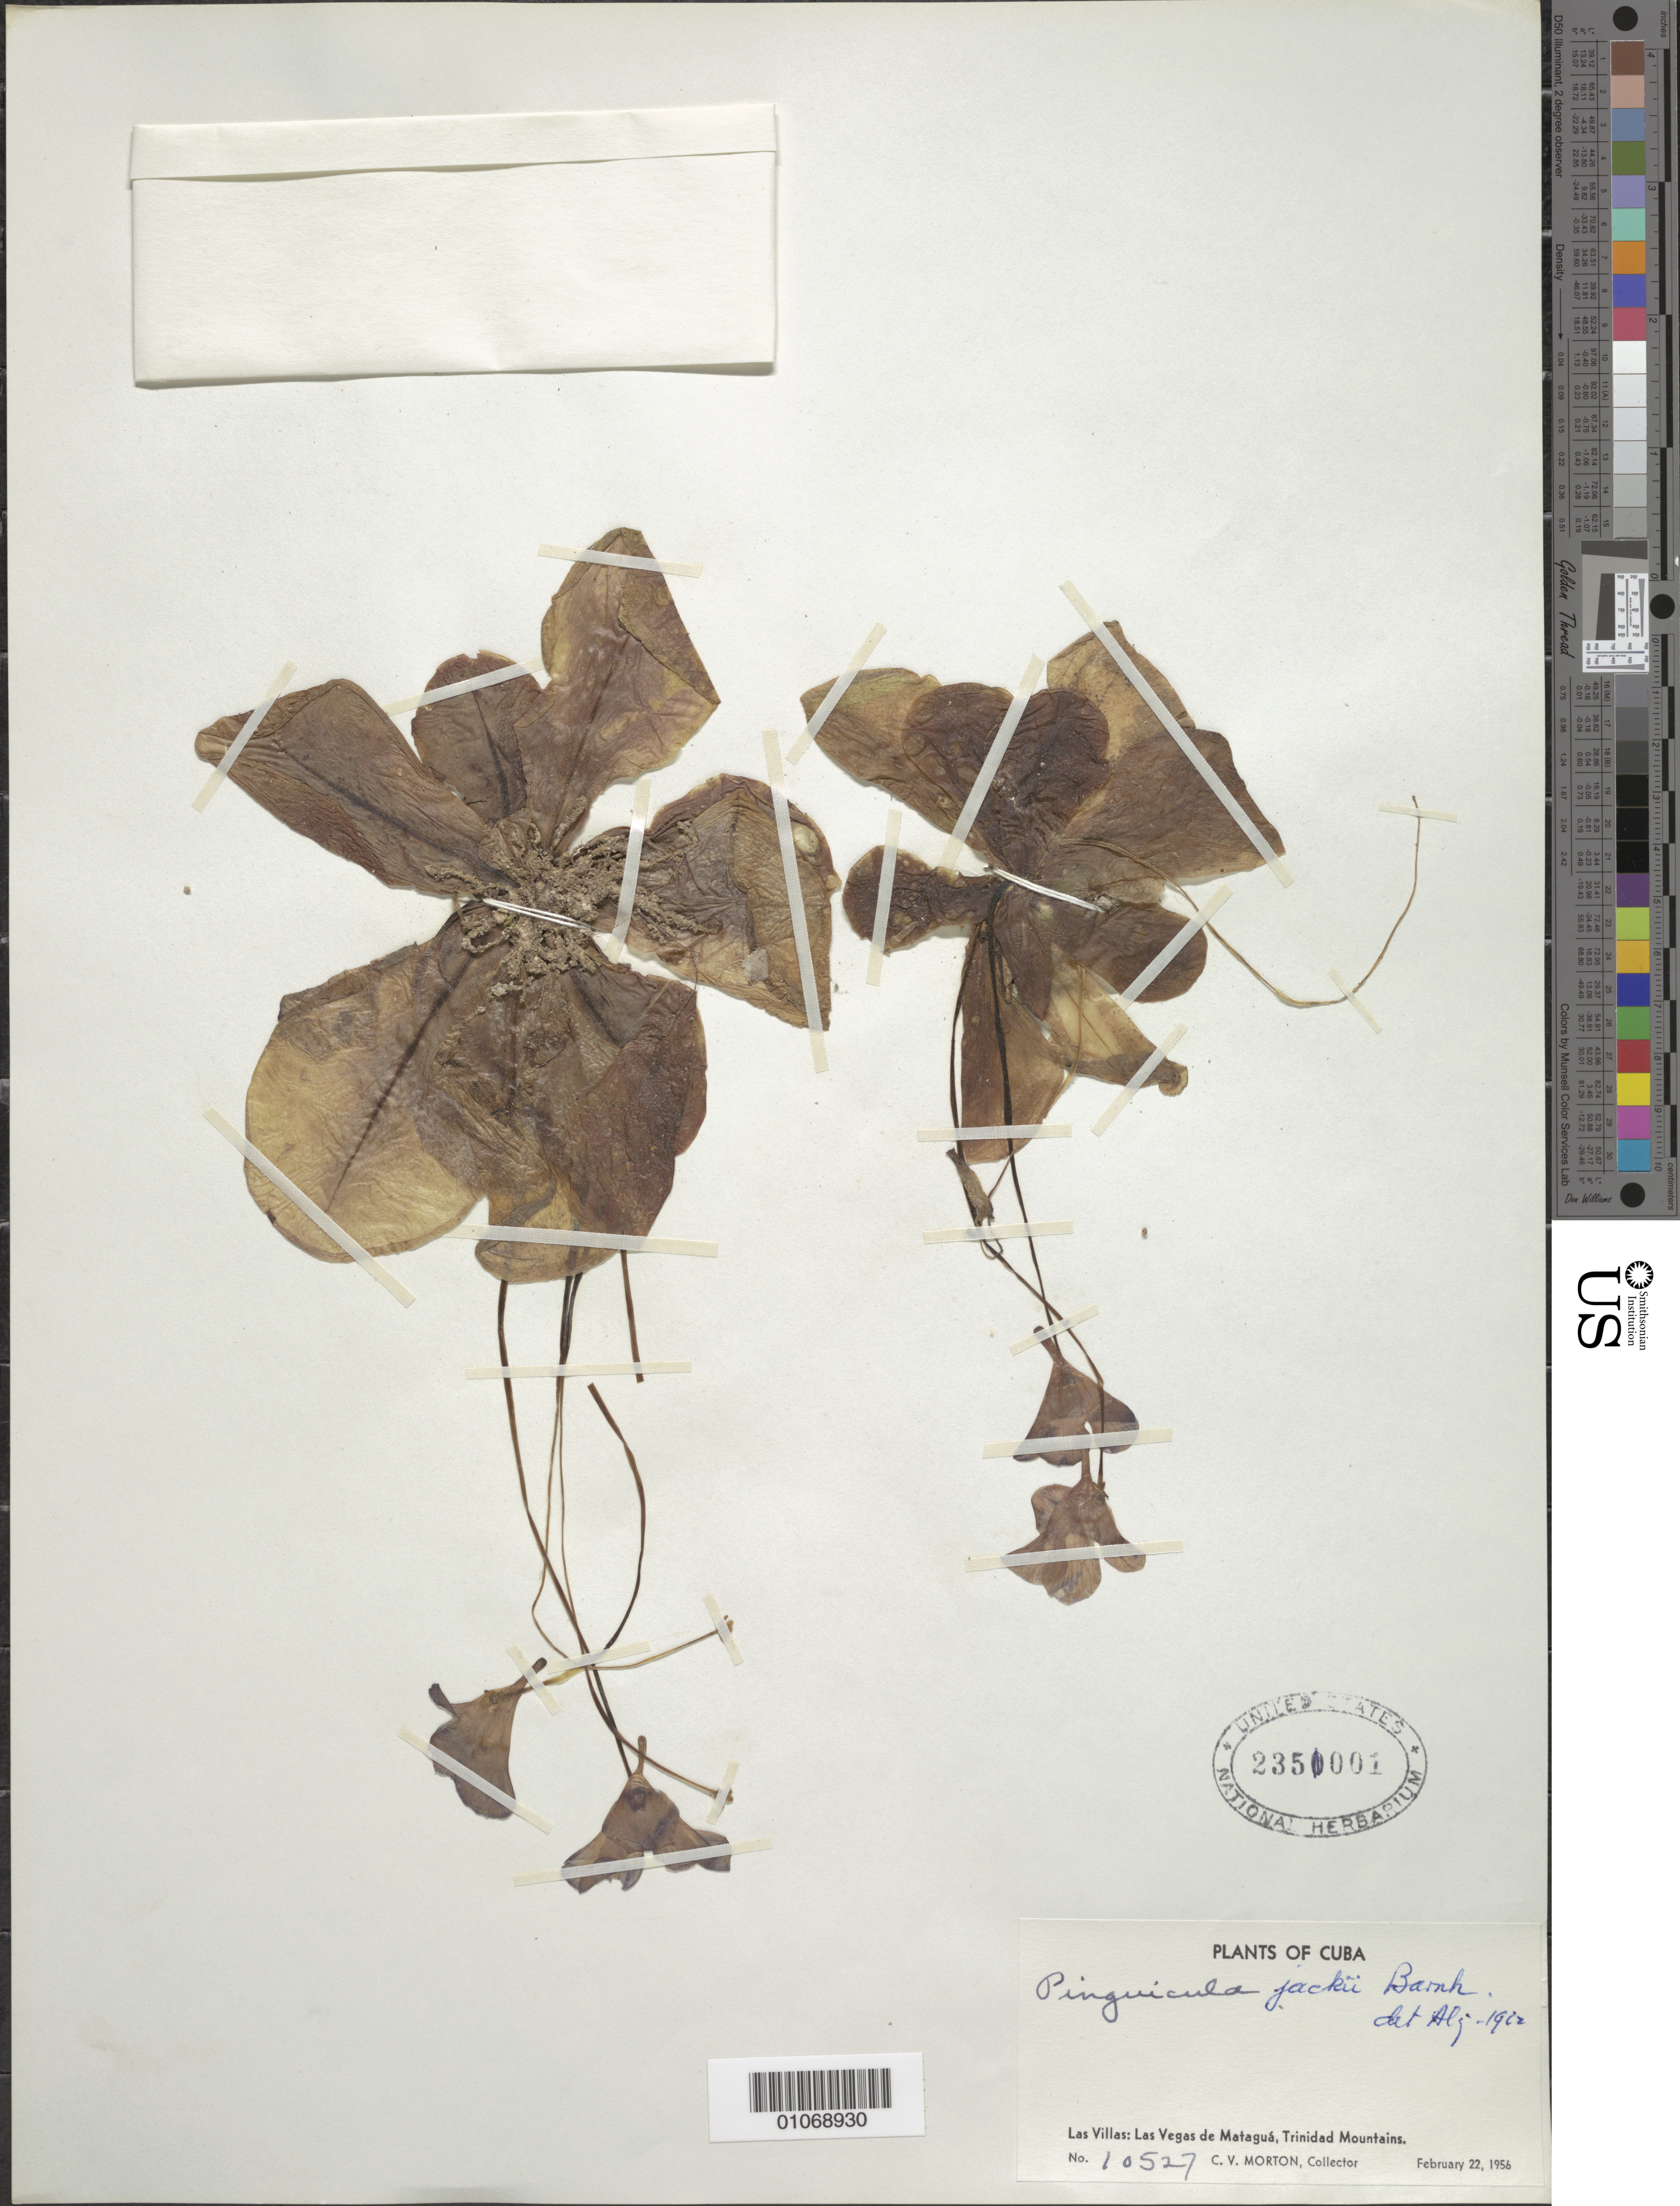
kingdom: Plantae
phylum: Tracheophyta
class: Magnoliopsida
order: Lamiales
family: Lentibulariaceae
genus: Pinguicula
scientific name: Pinguicula jackii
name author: Barnhart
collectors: C. V. Morton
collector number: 10527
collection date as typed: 22 Feb 1956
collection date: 1956-02-22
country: Cuba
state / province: Las Villas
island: Cuba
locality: Las Vegas de Matagua, Trinidad Mountains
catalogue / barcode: US 2351001